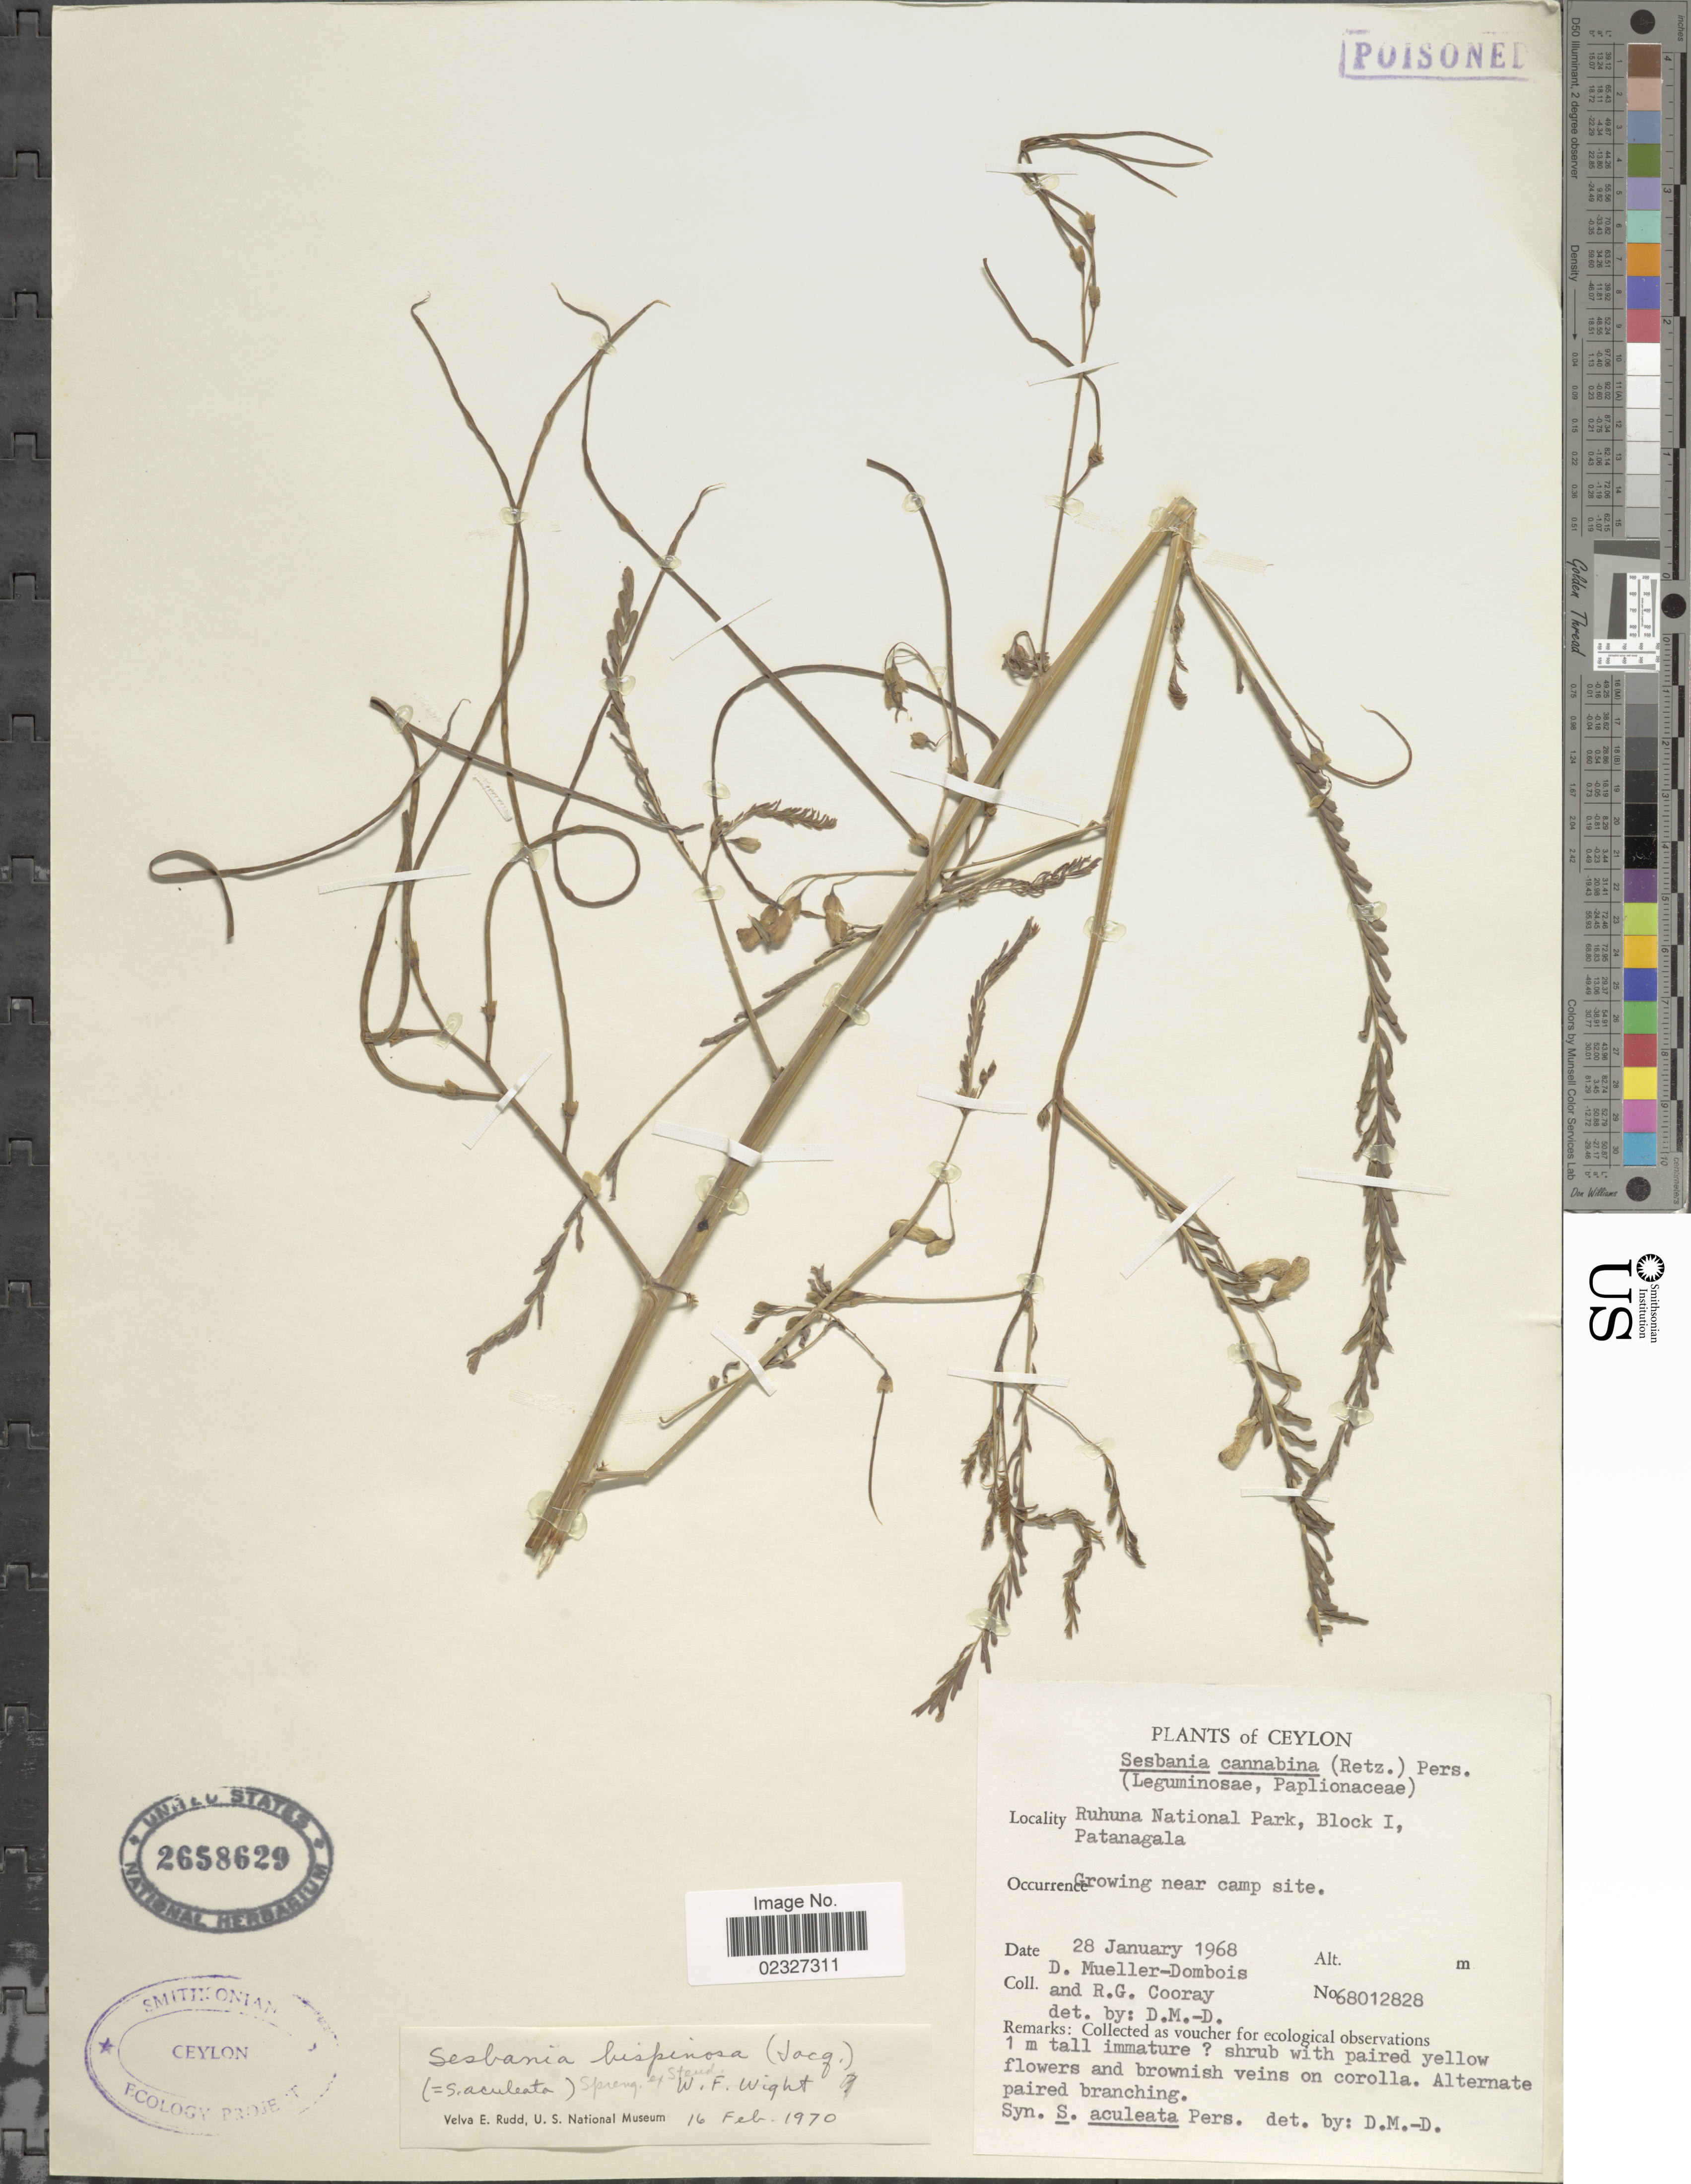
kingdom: Plantae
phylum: Tracheophyta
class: Magnoliopsida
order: Fabales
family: Fabaceae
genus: Sesbania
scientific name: Sesbania bispinosa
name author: (Jacq.) Steud.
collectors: D. Mueller-Dombois & R. Cooray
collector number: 68012828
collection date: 1968-01-28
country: Sri Lanka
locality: Ceylon, Ruhuna National Park, Block 1, Patanagala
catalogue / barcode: US 2658629